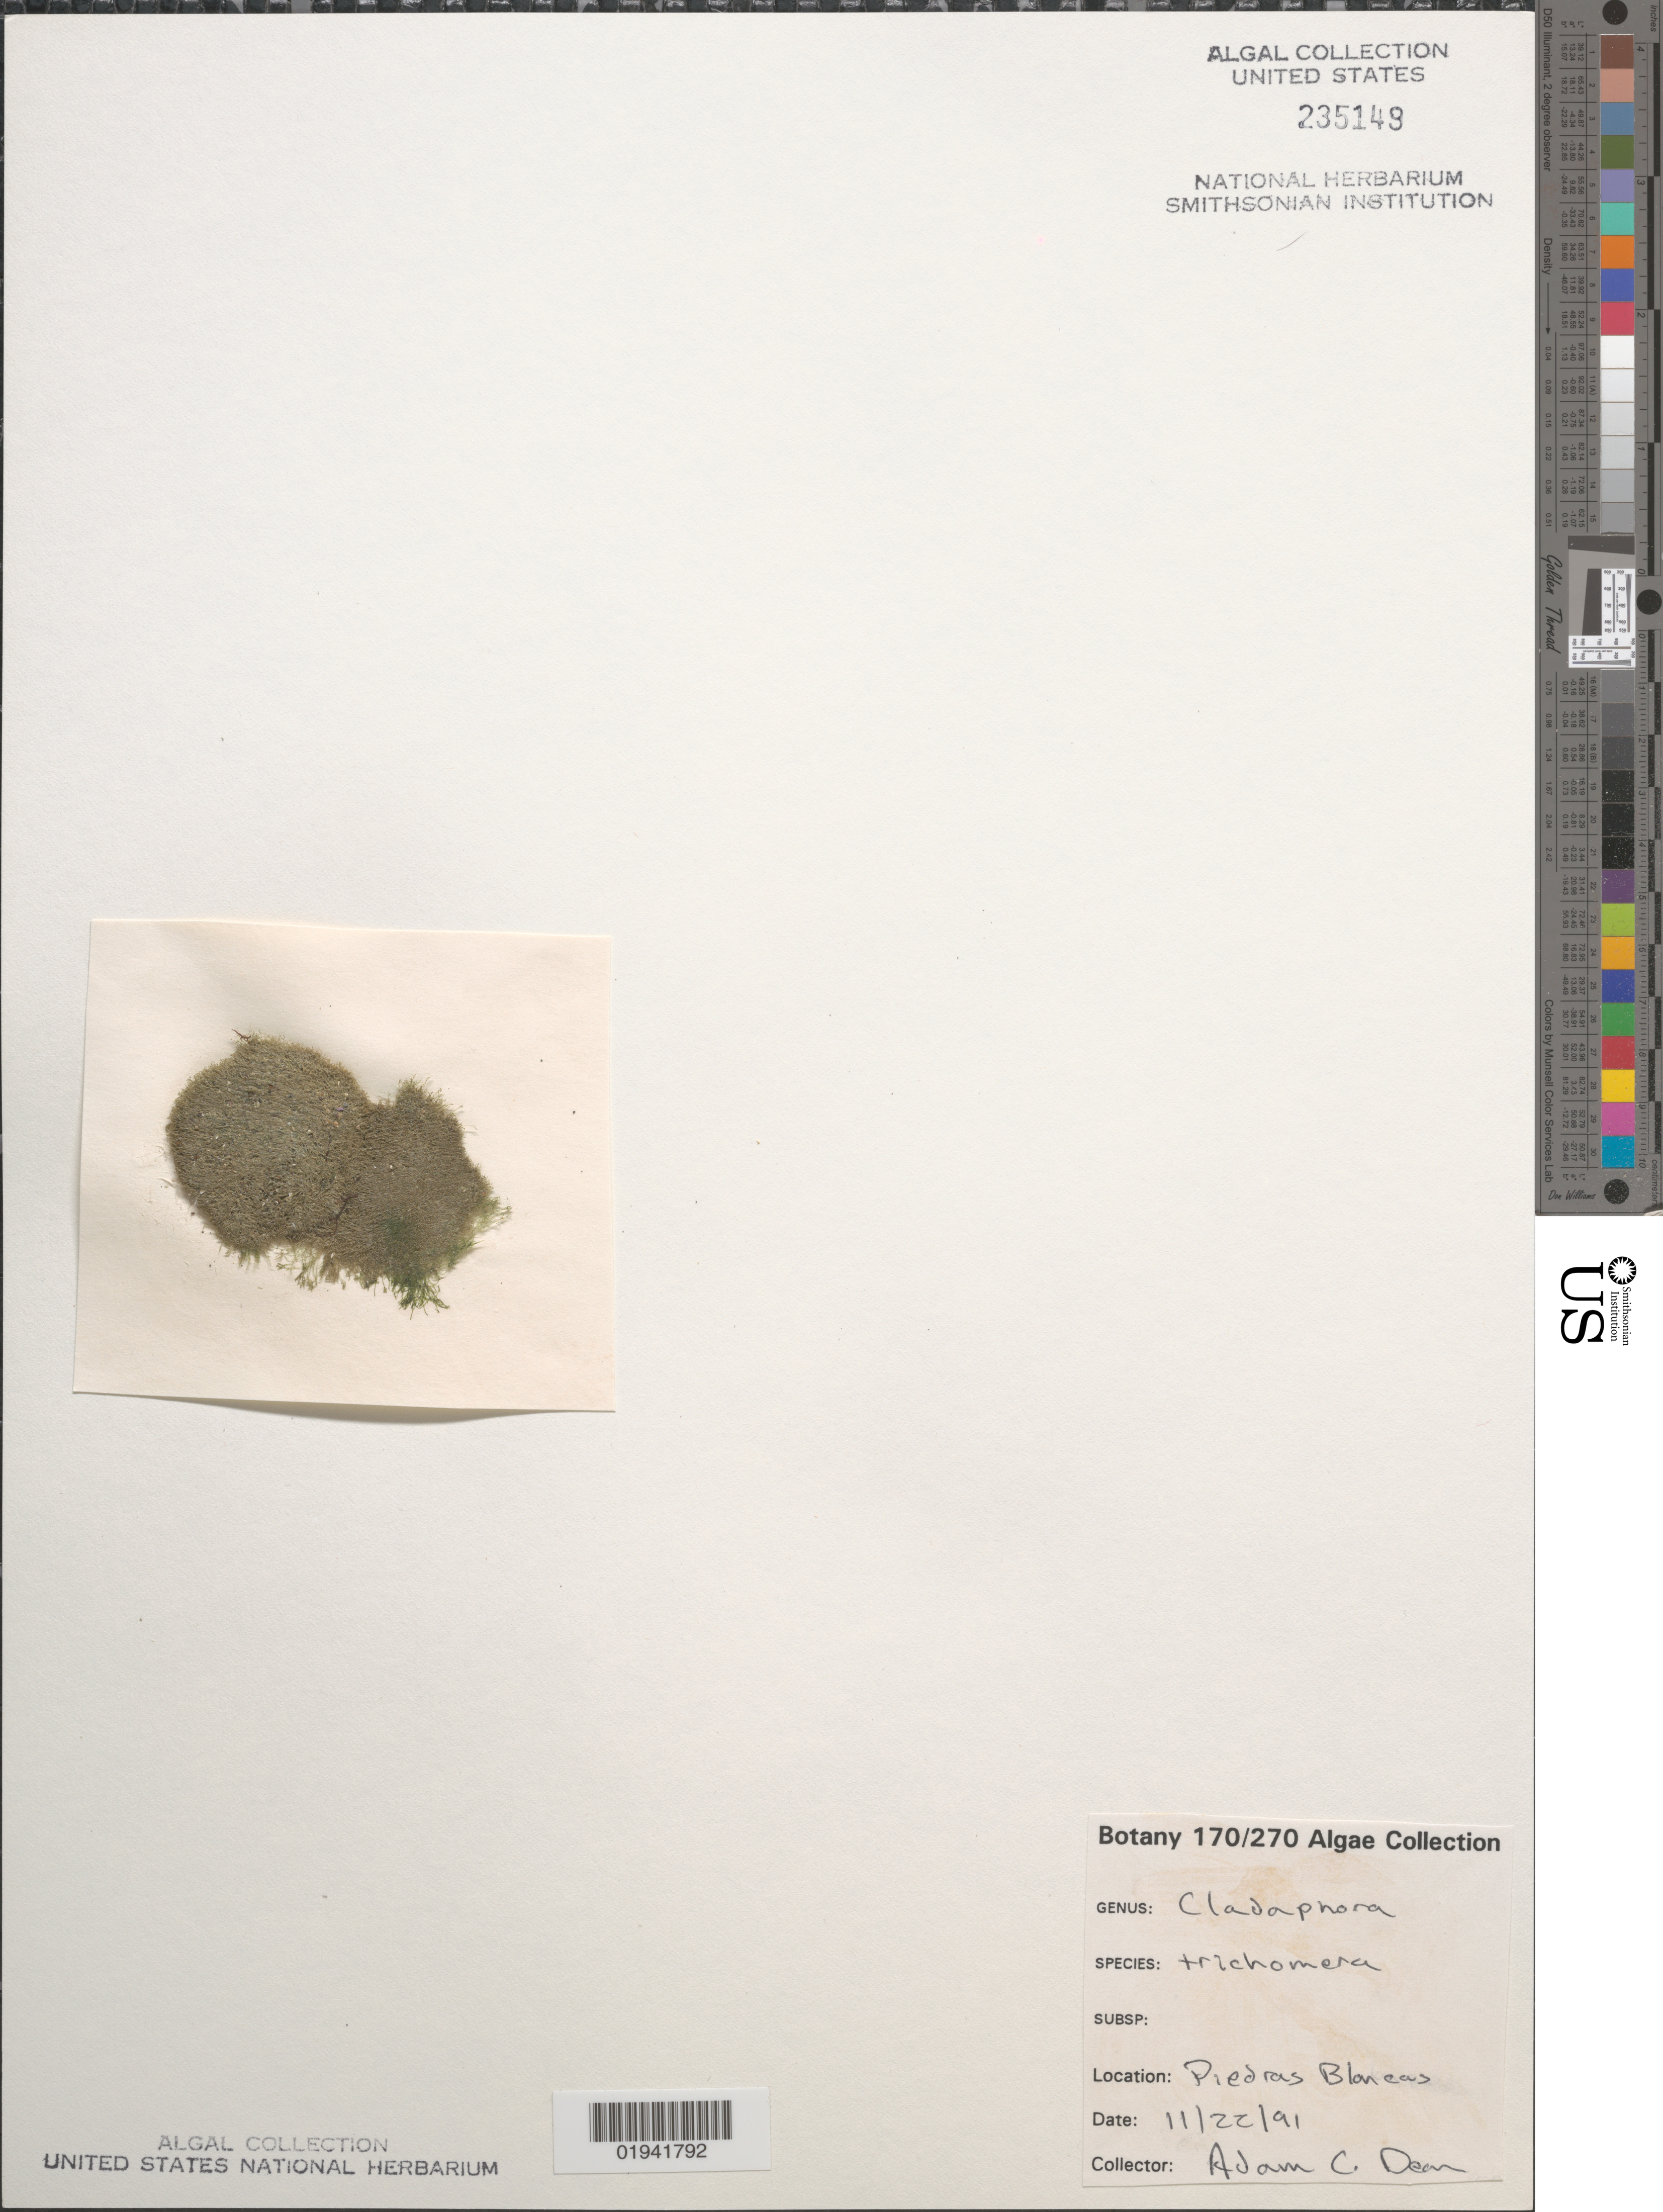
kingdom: Plantae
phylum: Chlorophyta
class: Ulvophyceae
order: Cladophorales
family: Cladophoraceae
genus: Cladophora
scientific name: Cladophora laetevirens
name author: (Dillwyn) Kütz.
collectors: A. Dean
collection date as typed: Transcribed d/m/y: 22/11/91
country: United States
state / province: California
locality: Piedras Blancas.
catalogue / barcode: US 235149